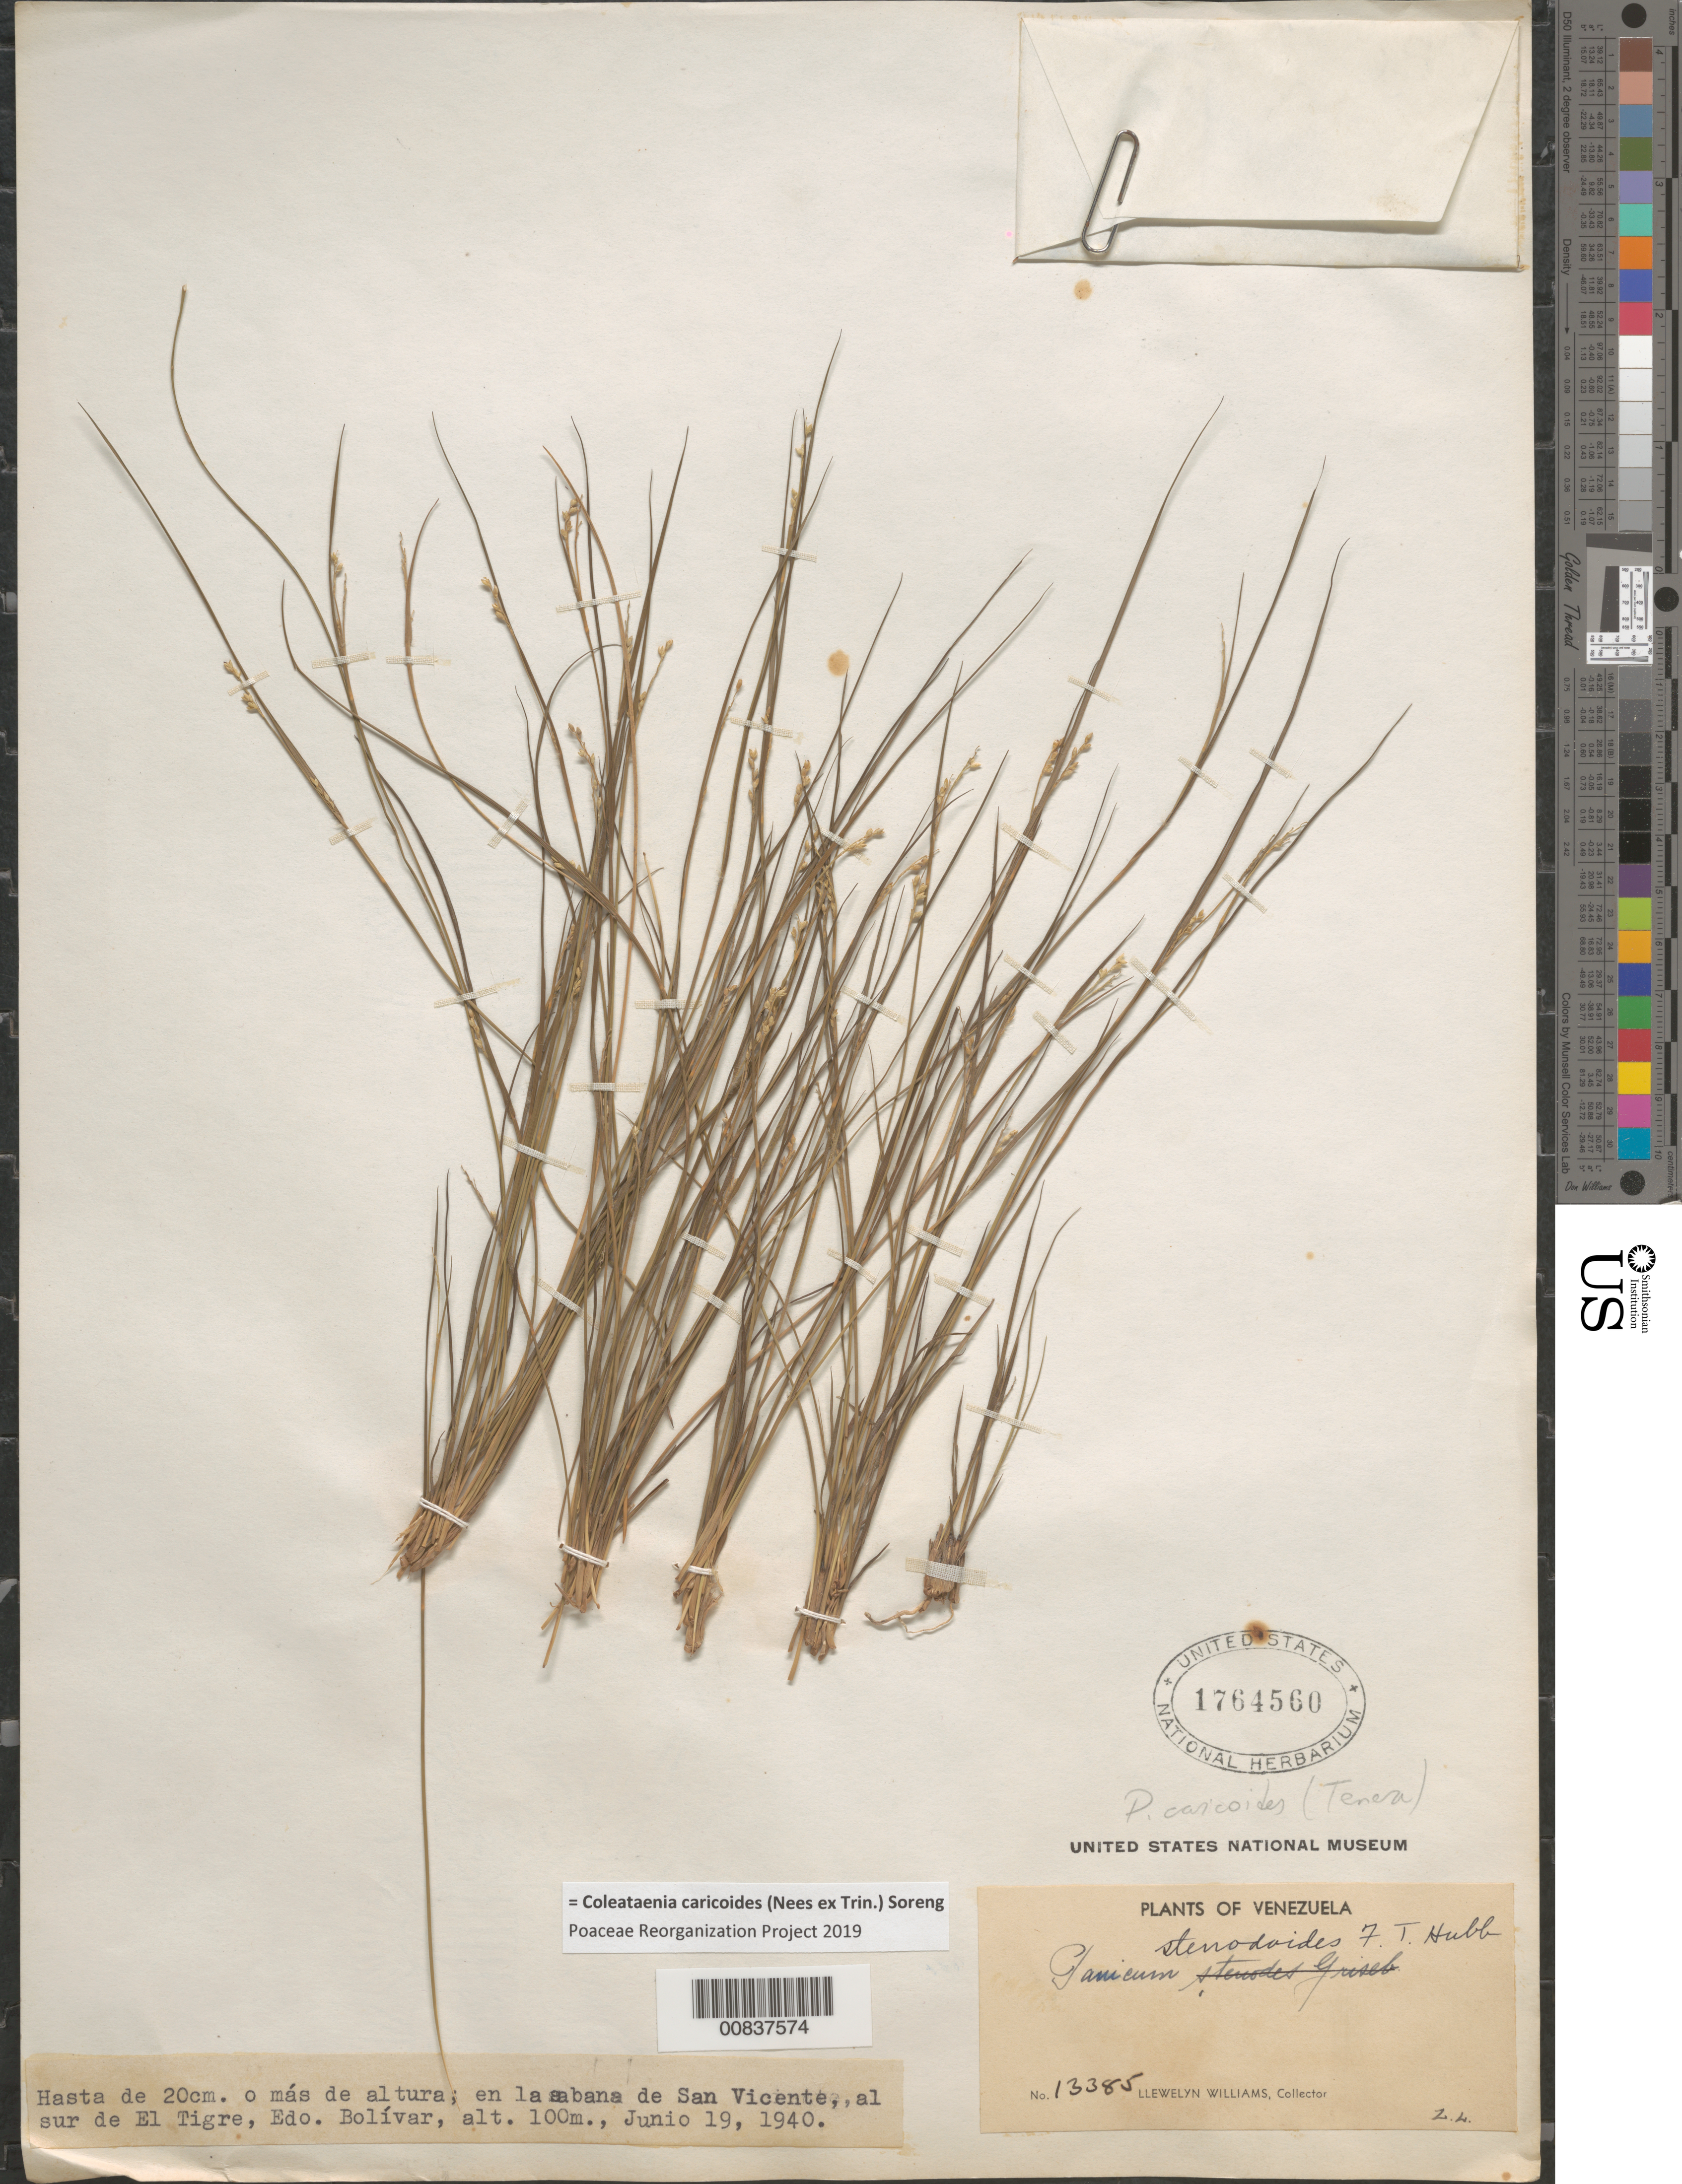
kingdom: Plantae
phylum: Tracheophyta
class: Liliopsida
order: Poales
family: Poaceae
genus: Panicum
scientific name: Panicum caricoides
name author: Nees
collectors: Ll. Williams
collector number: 13385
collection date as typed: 19-Jun-40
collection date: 1940-06-19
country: Venezuela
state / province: Bolívar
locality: Cerro San Vicente, S de El Tigre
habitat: Savanna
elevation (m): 100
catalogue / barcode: US 1764560